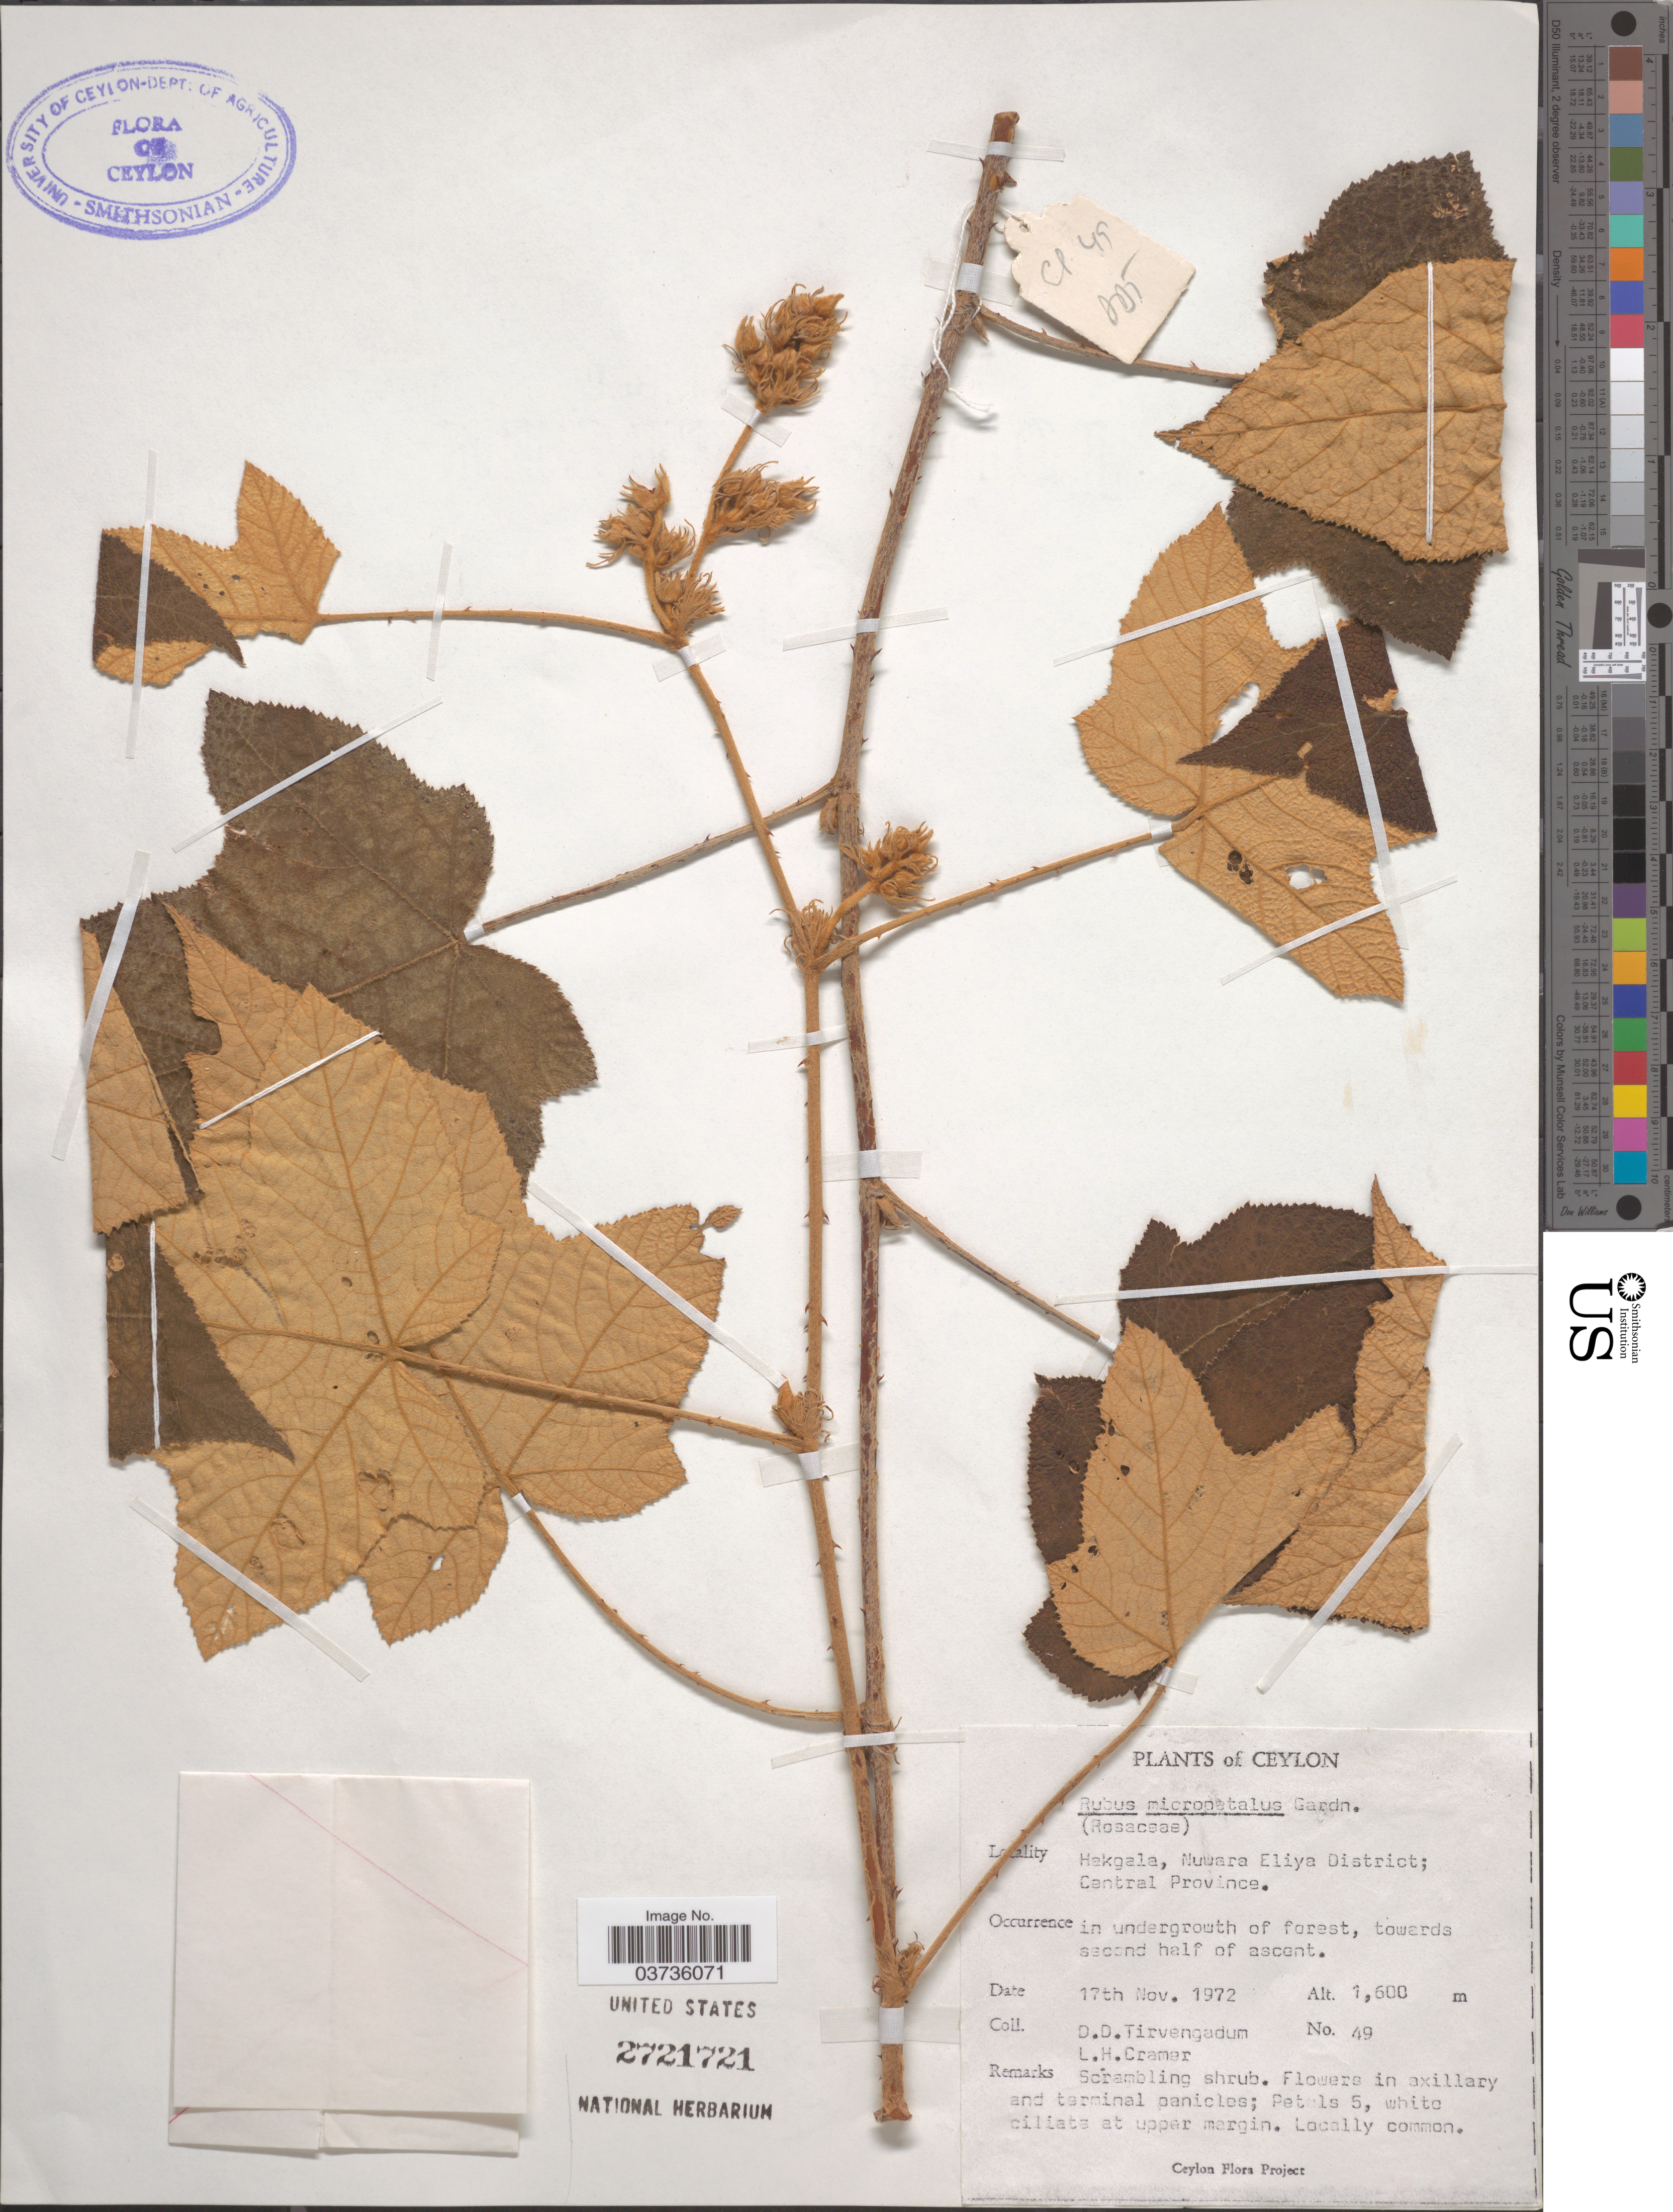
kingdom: Plantae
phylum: Tracheophyta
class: Magnoliopsida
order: Rosales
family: Rosaceae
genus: Rubus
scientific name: Rubus micropetalus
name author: Gardner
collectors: D. Tirvengadum & L. H. Cramer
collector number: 49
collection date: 1972-11-17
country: Sri Lanka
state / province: Central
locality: Ceylon. Hakgala, Nuwara Eliya District.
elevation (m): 1600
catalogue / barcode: US 2721721